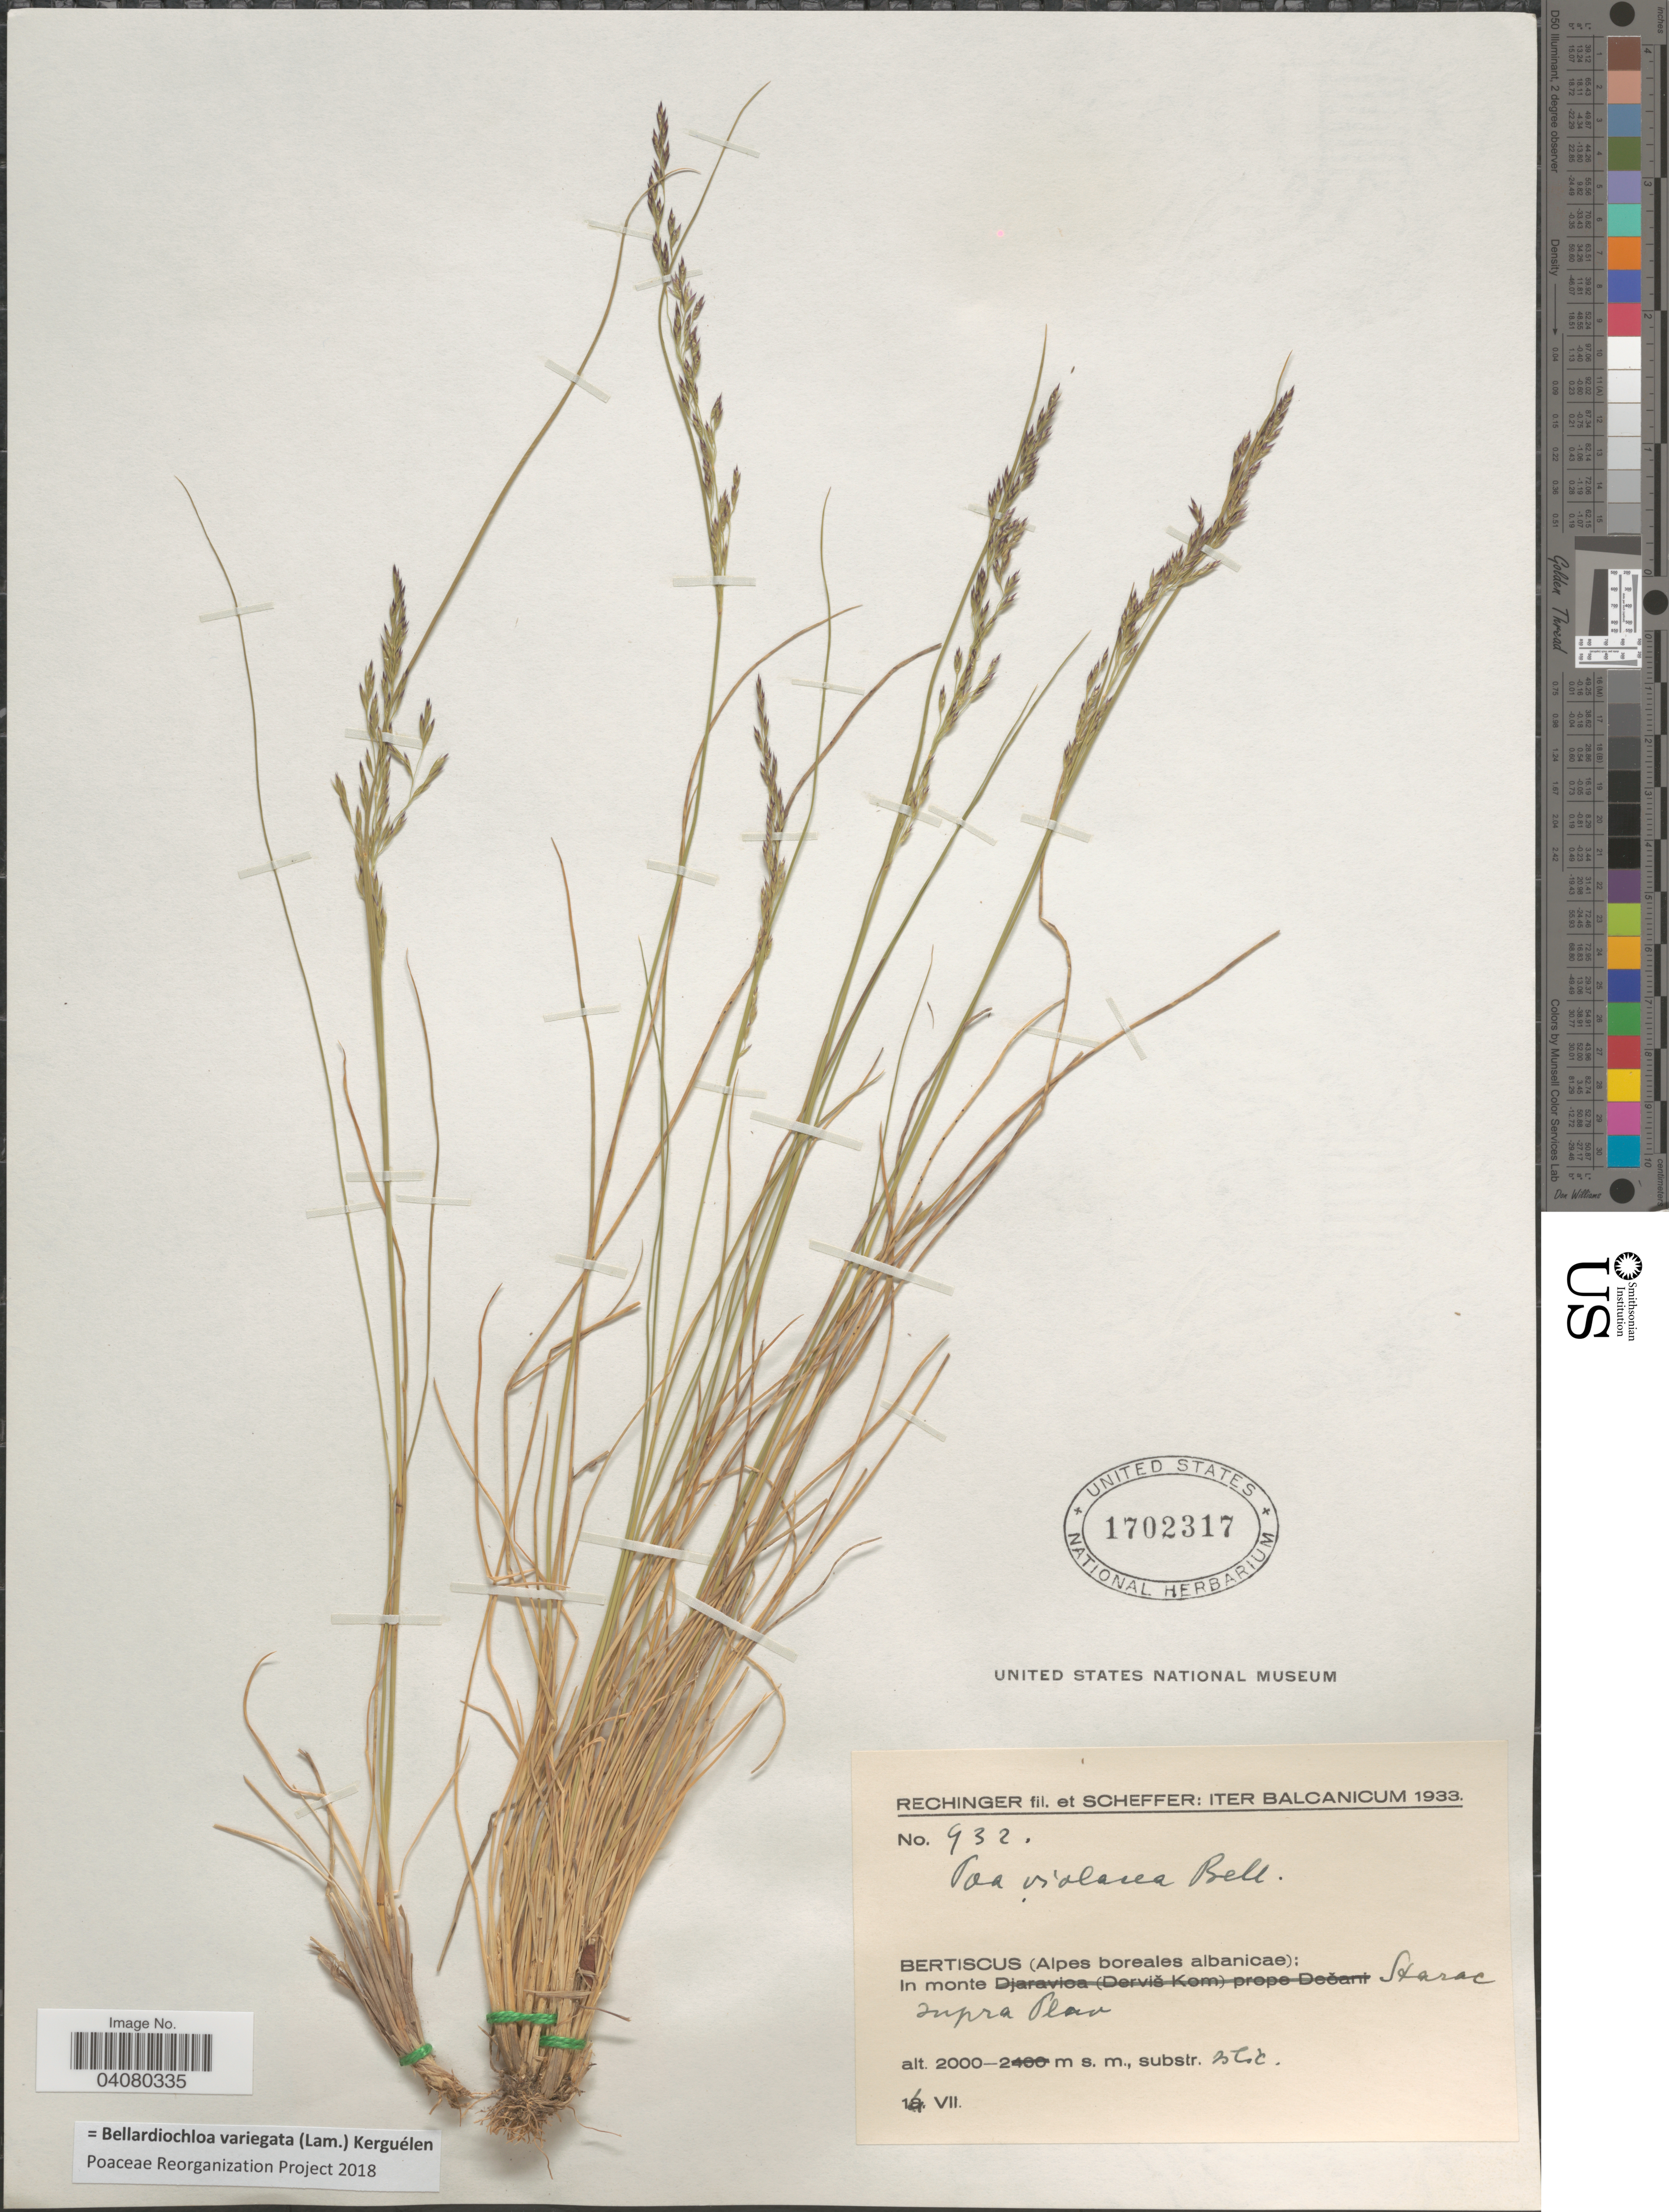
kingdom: Plantae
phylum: Tracheophyta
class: Liliopsida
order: Poales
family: Poaceae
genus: Bellardiochloa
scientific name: Bellardiochloa variegata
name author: (Lam.) Kerguélen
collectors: -- Rechinger & Scheffer, --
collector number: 932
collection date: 1933-07-16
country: Albania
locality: Iter Balcanicum 1933. Bertiscus (Alpes boreales albanicae); In monte Starac supra Plav.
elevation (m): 2000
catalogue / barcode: US 1702317